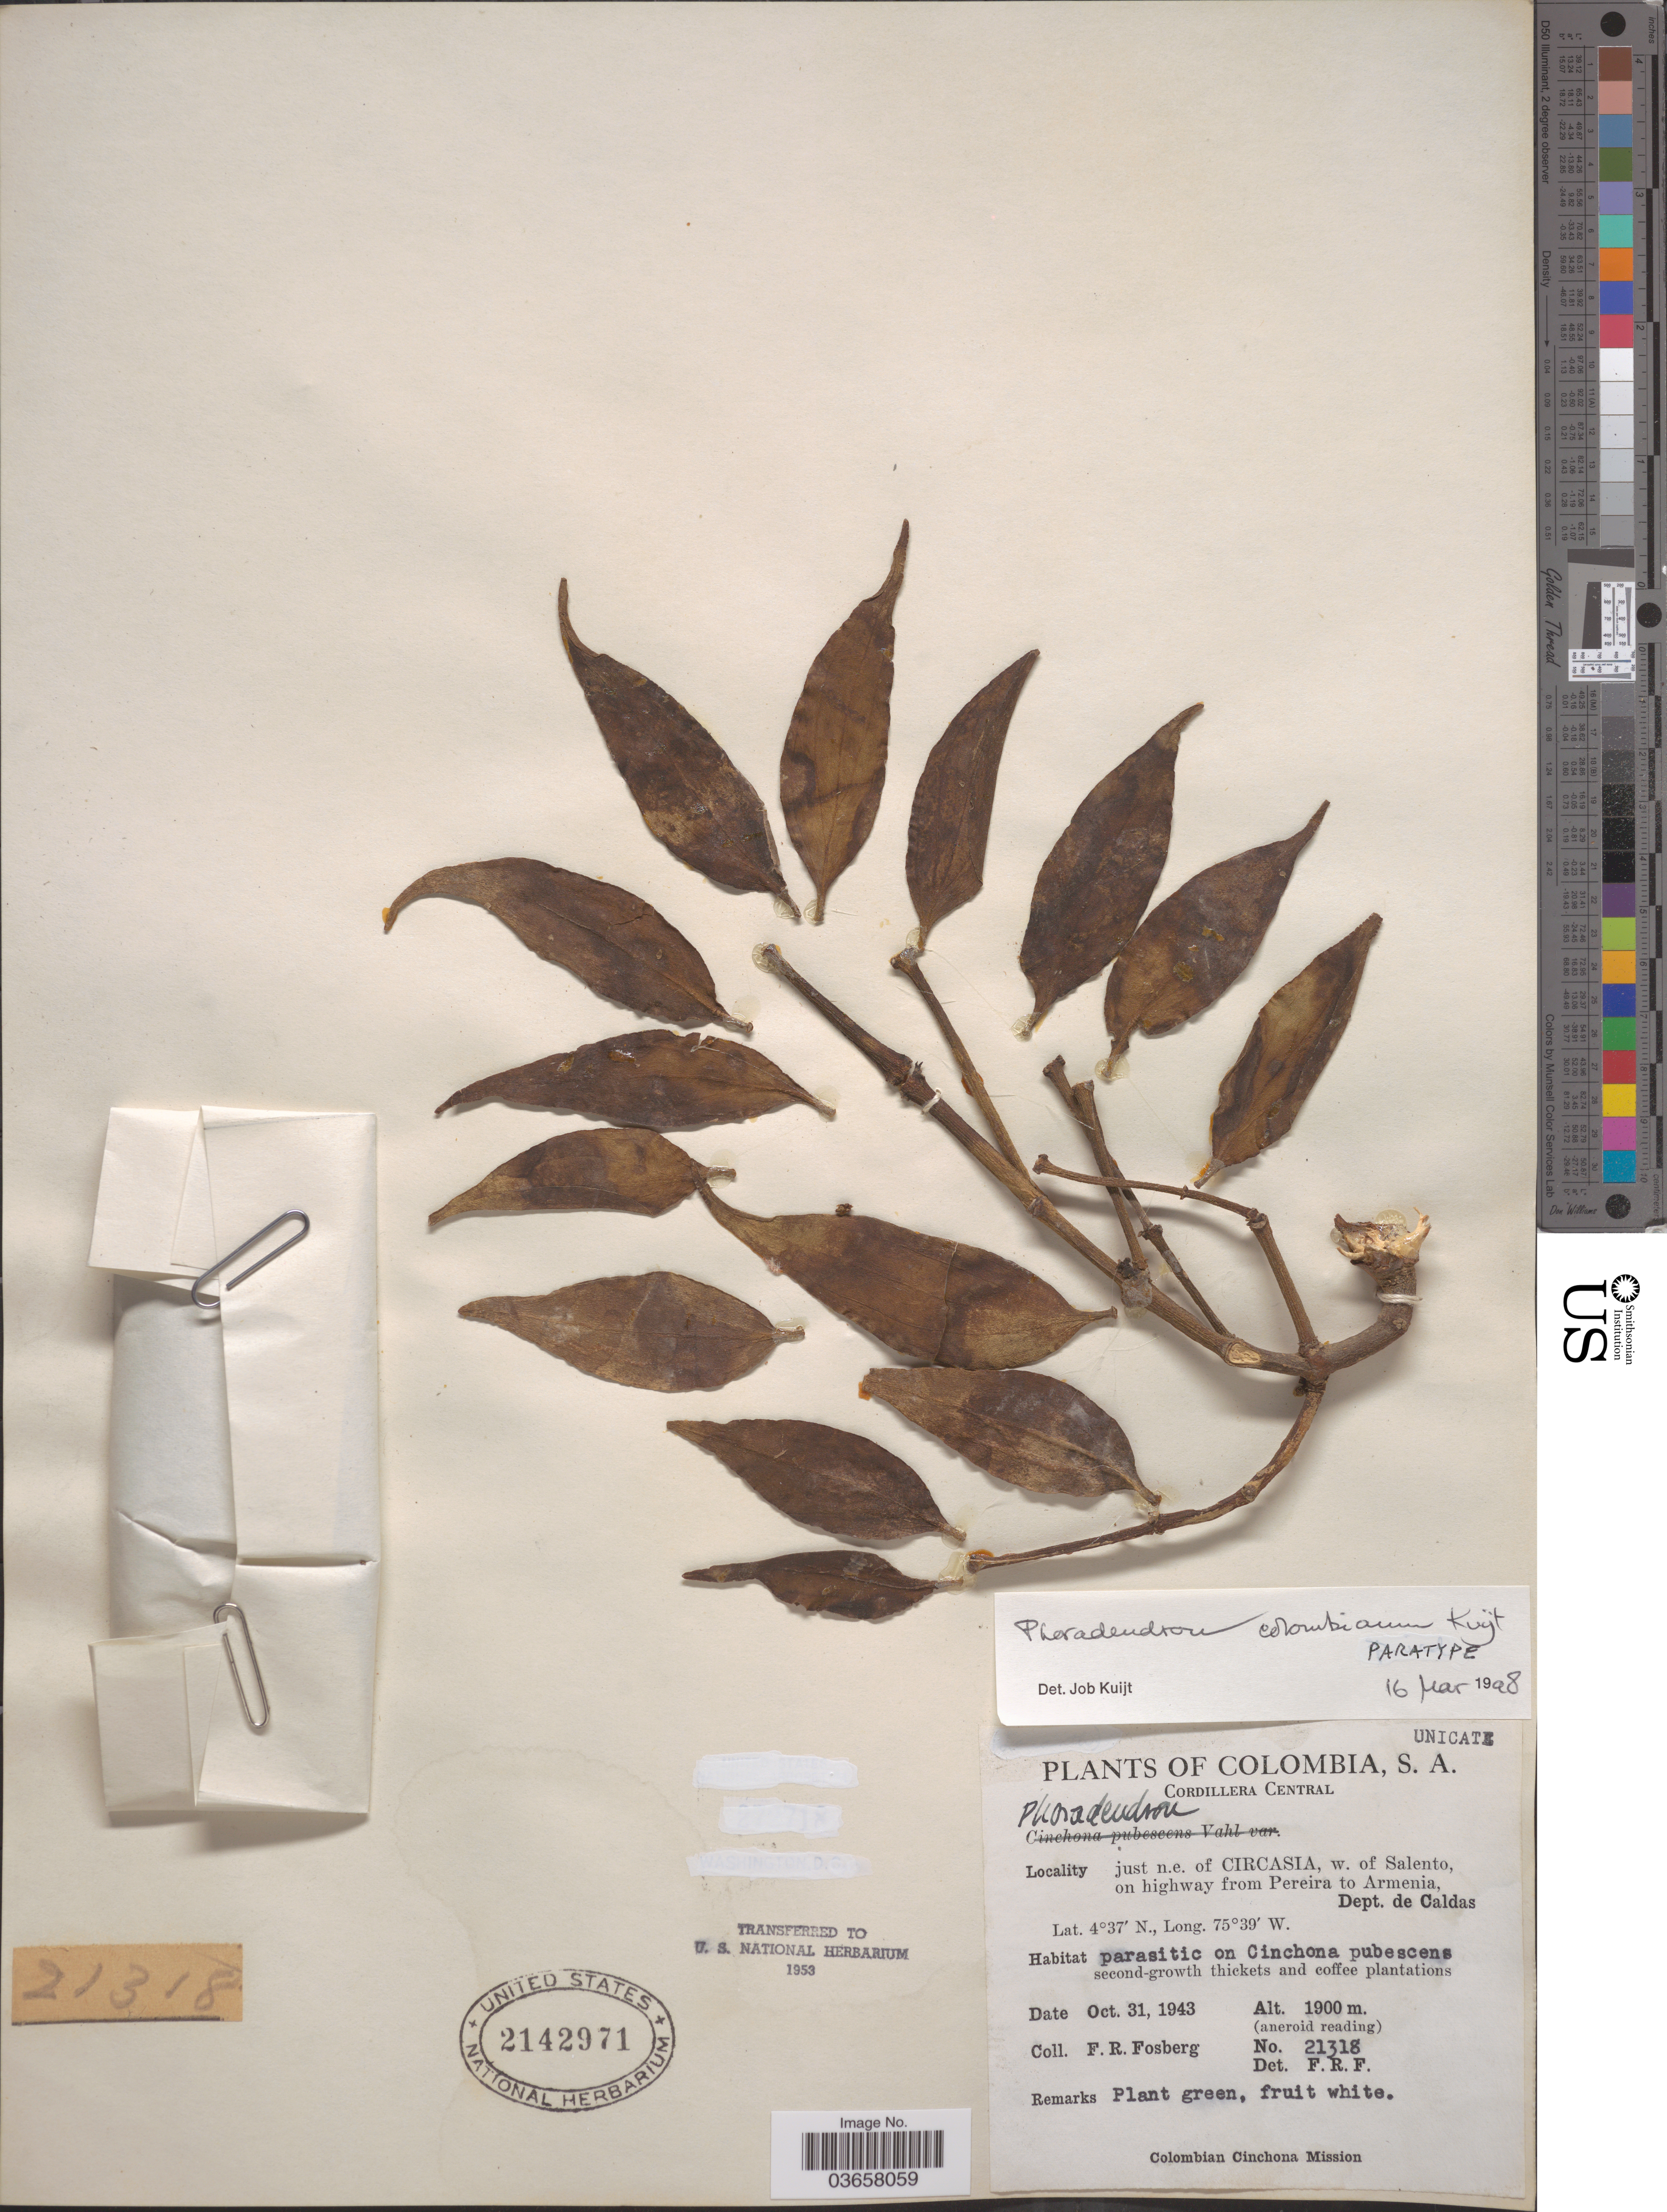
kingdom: Plantae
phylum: Tracheophyta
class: Magnoliopsida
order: Santalales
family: Viscaceae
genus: Phoradendron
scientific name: Phoradendron colombianum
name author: Kuijt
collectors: F. R. Fosberg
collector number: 21318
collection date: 1943-10-31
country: Colombia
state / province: Caldas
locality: Cordillera Central. Just n.e. of Circasia, w. of Salento, on highway from Pereira to Armenia, Dept. de Caldas.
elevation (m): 1900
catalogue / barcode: US 2142971